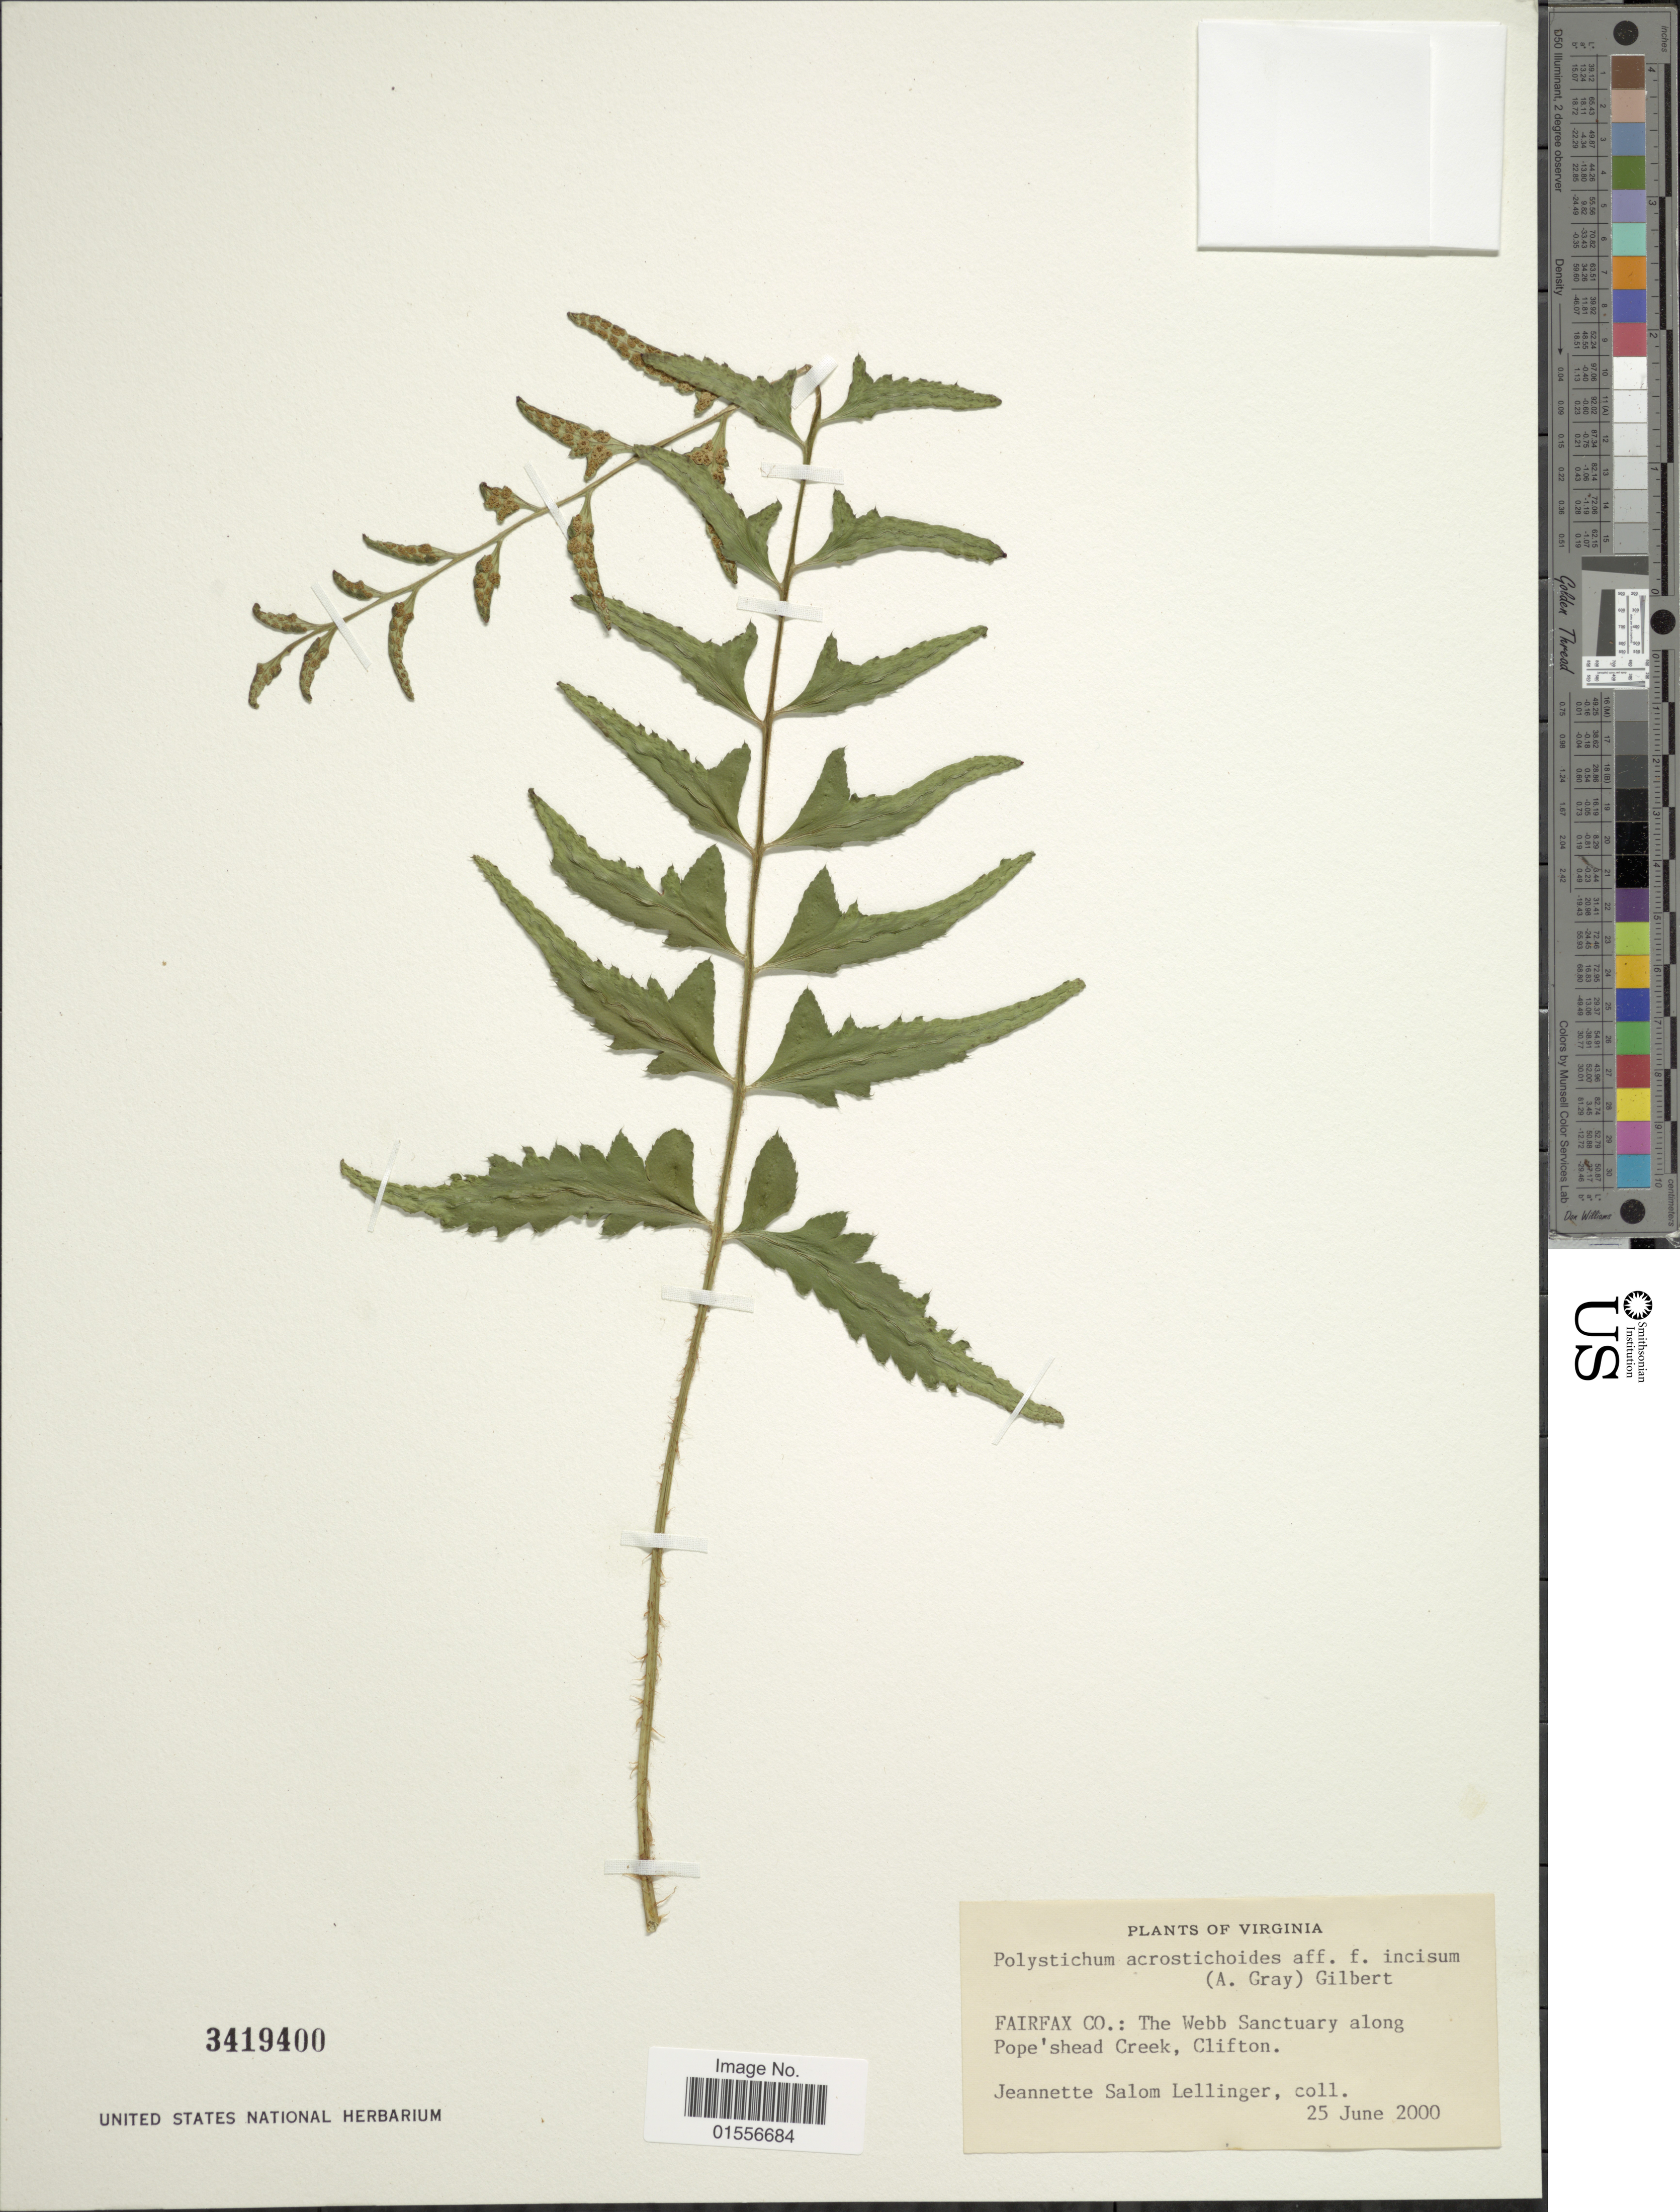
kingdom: Plantae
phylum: Tracheophyta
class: Polypodiopsida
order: Polypodiales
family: Dryopteridaceae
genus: Polystichum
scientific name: Polystichum acrostichoides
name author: (Michx.) Schott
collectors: J. Salom Lellinger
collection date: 2000-06-25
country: United States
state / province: Virginia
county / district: Fairfax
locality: Fairfax Co.: The Webb Sanctuary along Pope'shead Creek, Clifton.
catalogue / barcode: US 3419400